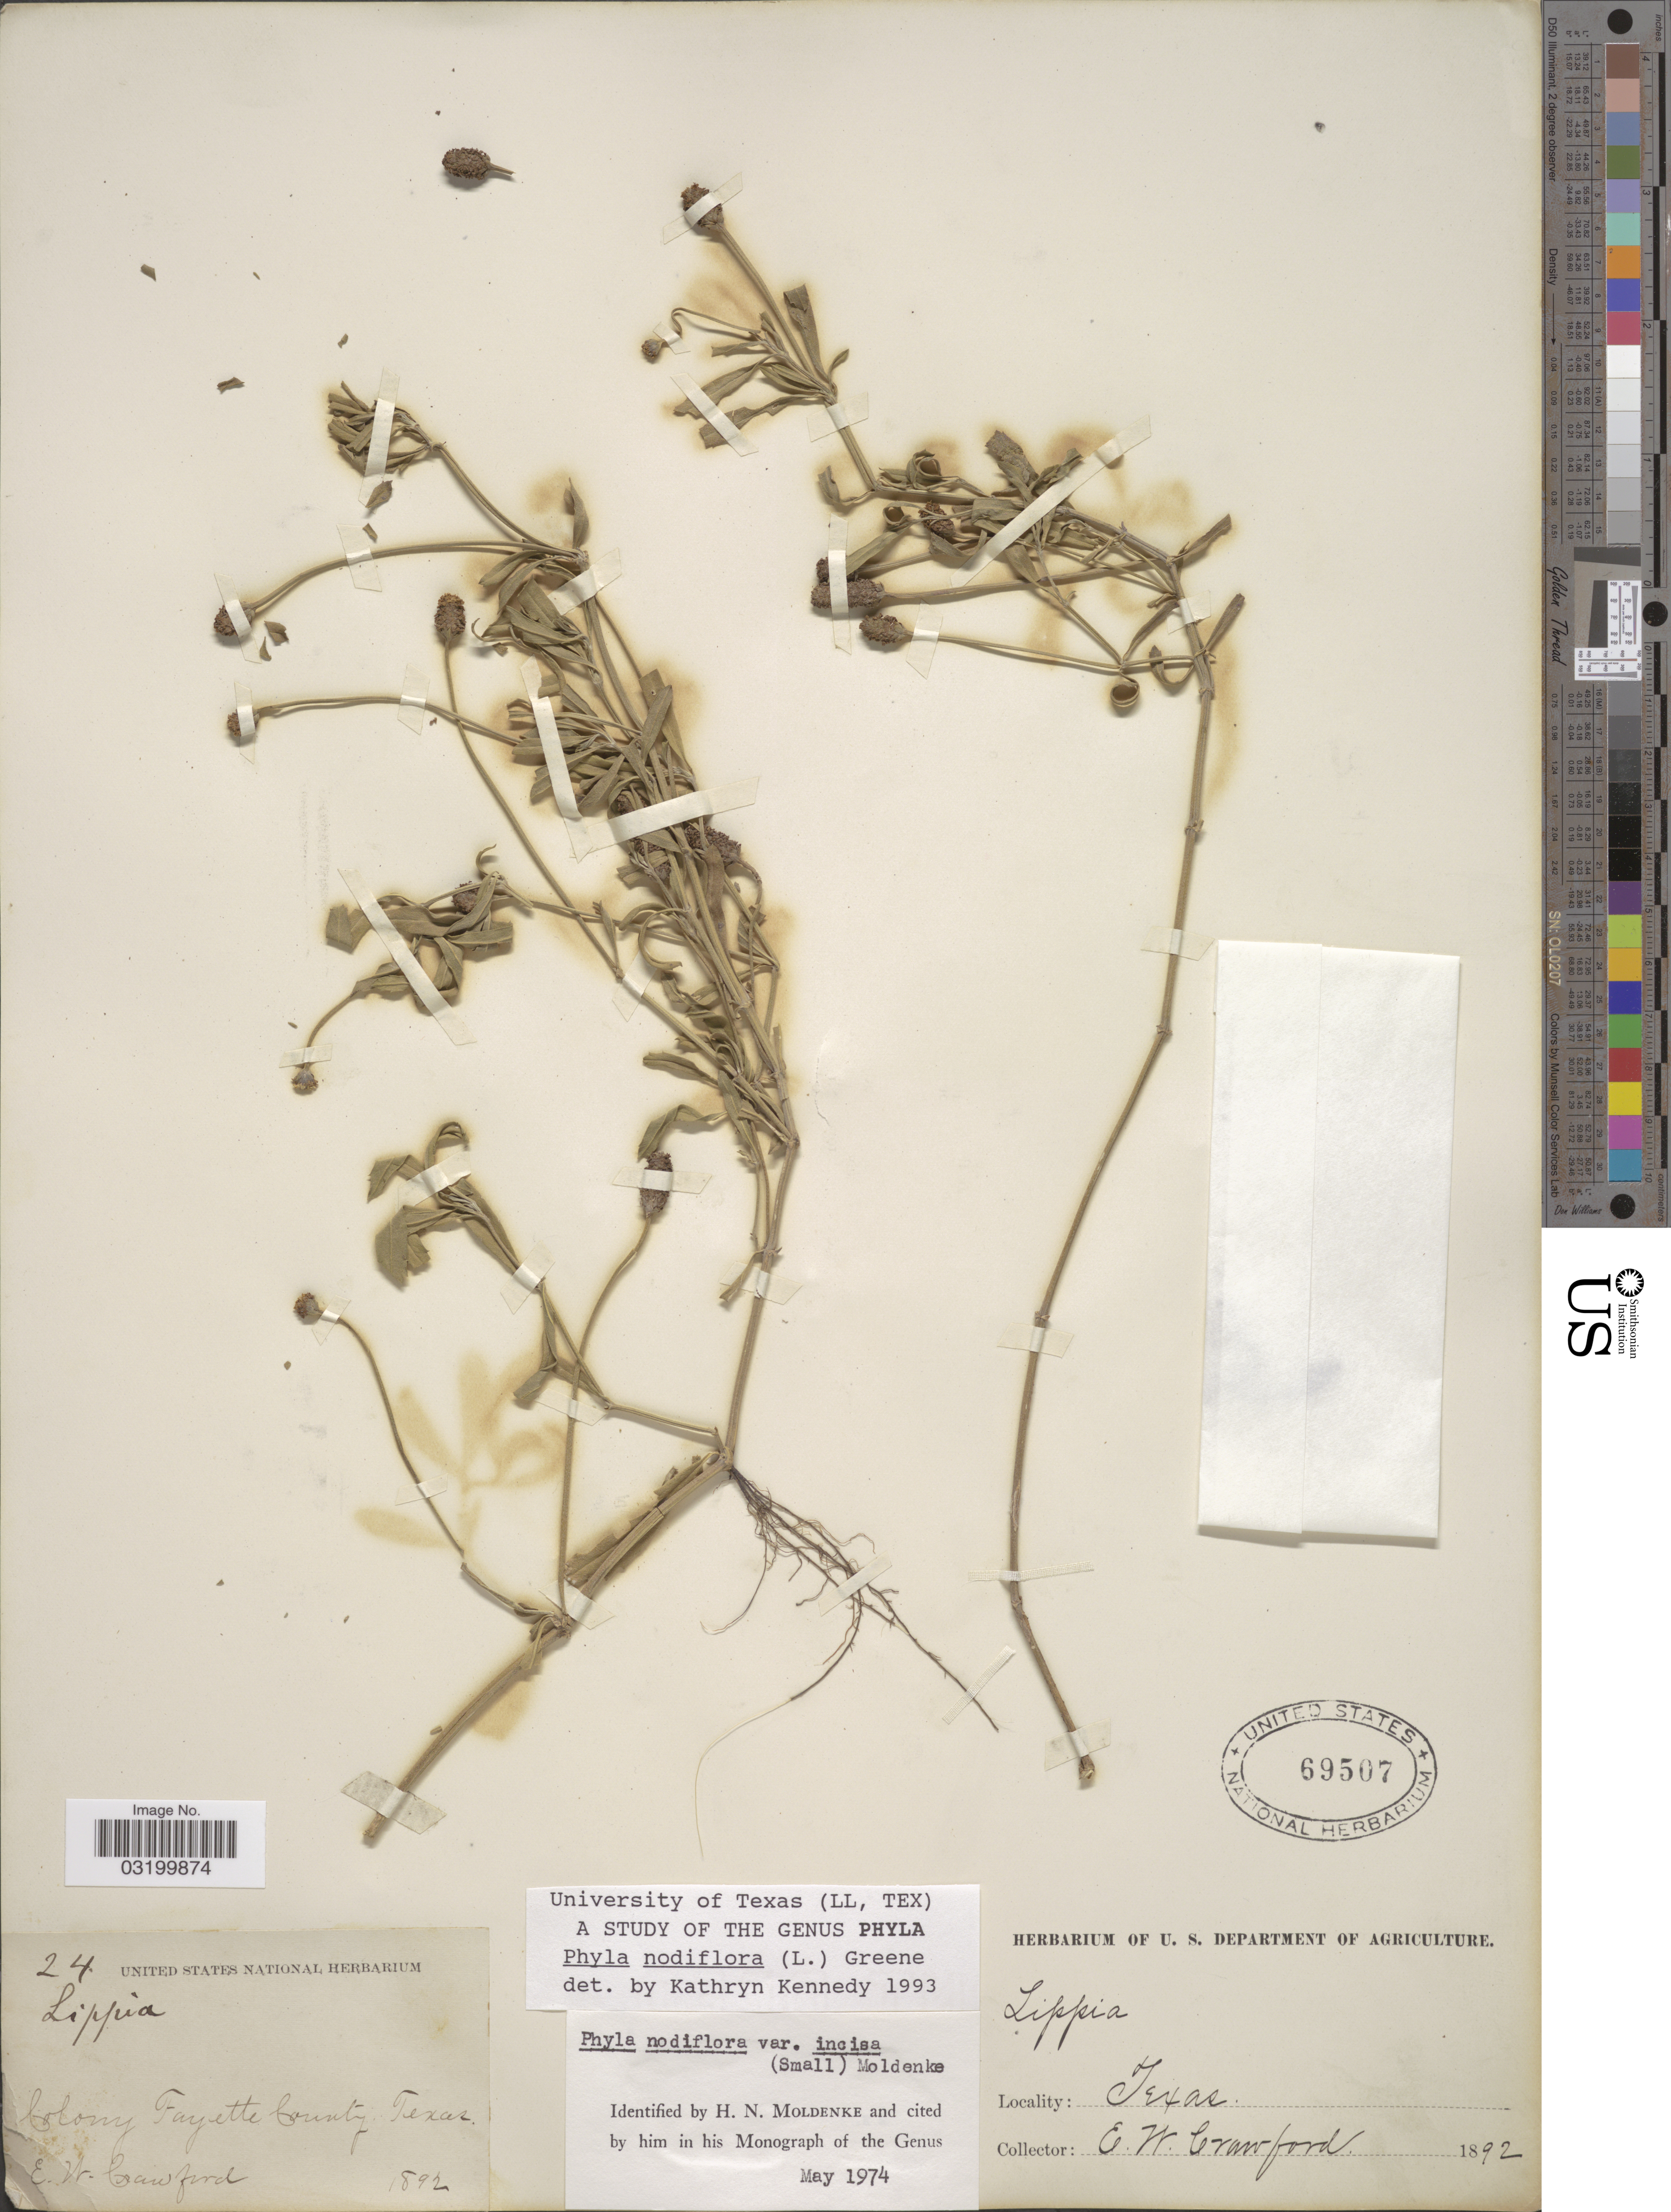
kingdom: Plantae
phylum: Tracheophyta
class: Magnoliopsida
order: Lamiales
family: Verbenaceae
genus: Phyla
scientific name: Phyla nodiflora var. nodiflora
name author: (L.) Greene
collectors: E. Crawford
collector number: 24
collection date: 1892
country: United States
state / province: Texas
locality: Colony Fayette County.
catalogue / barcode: US 69507